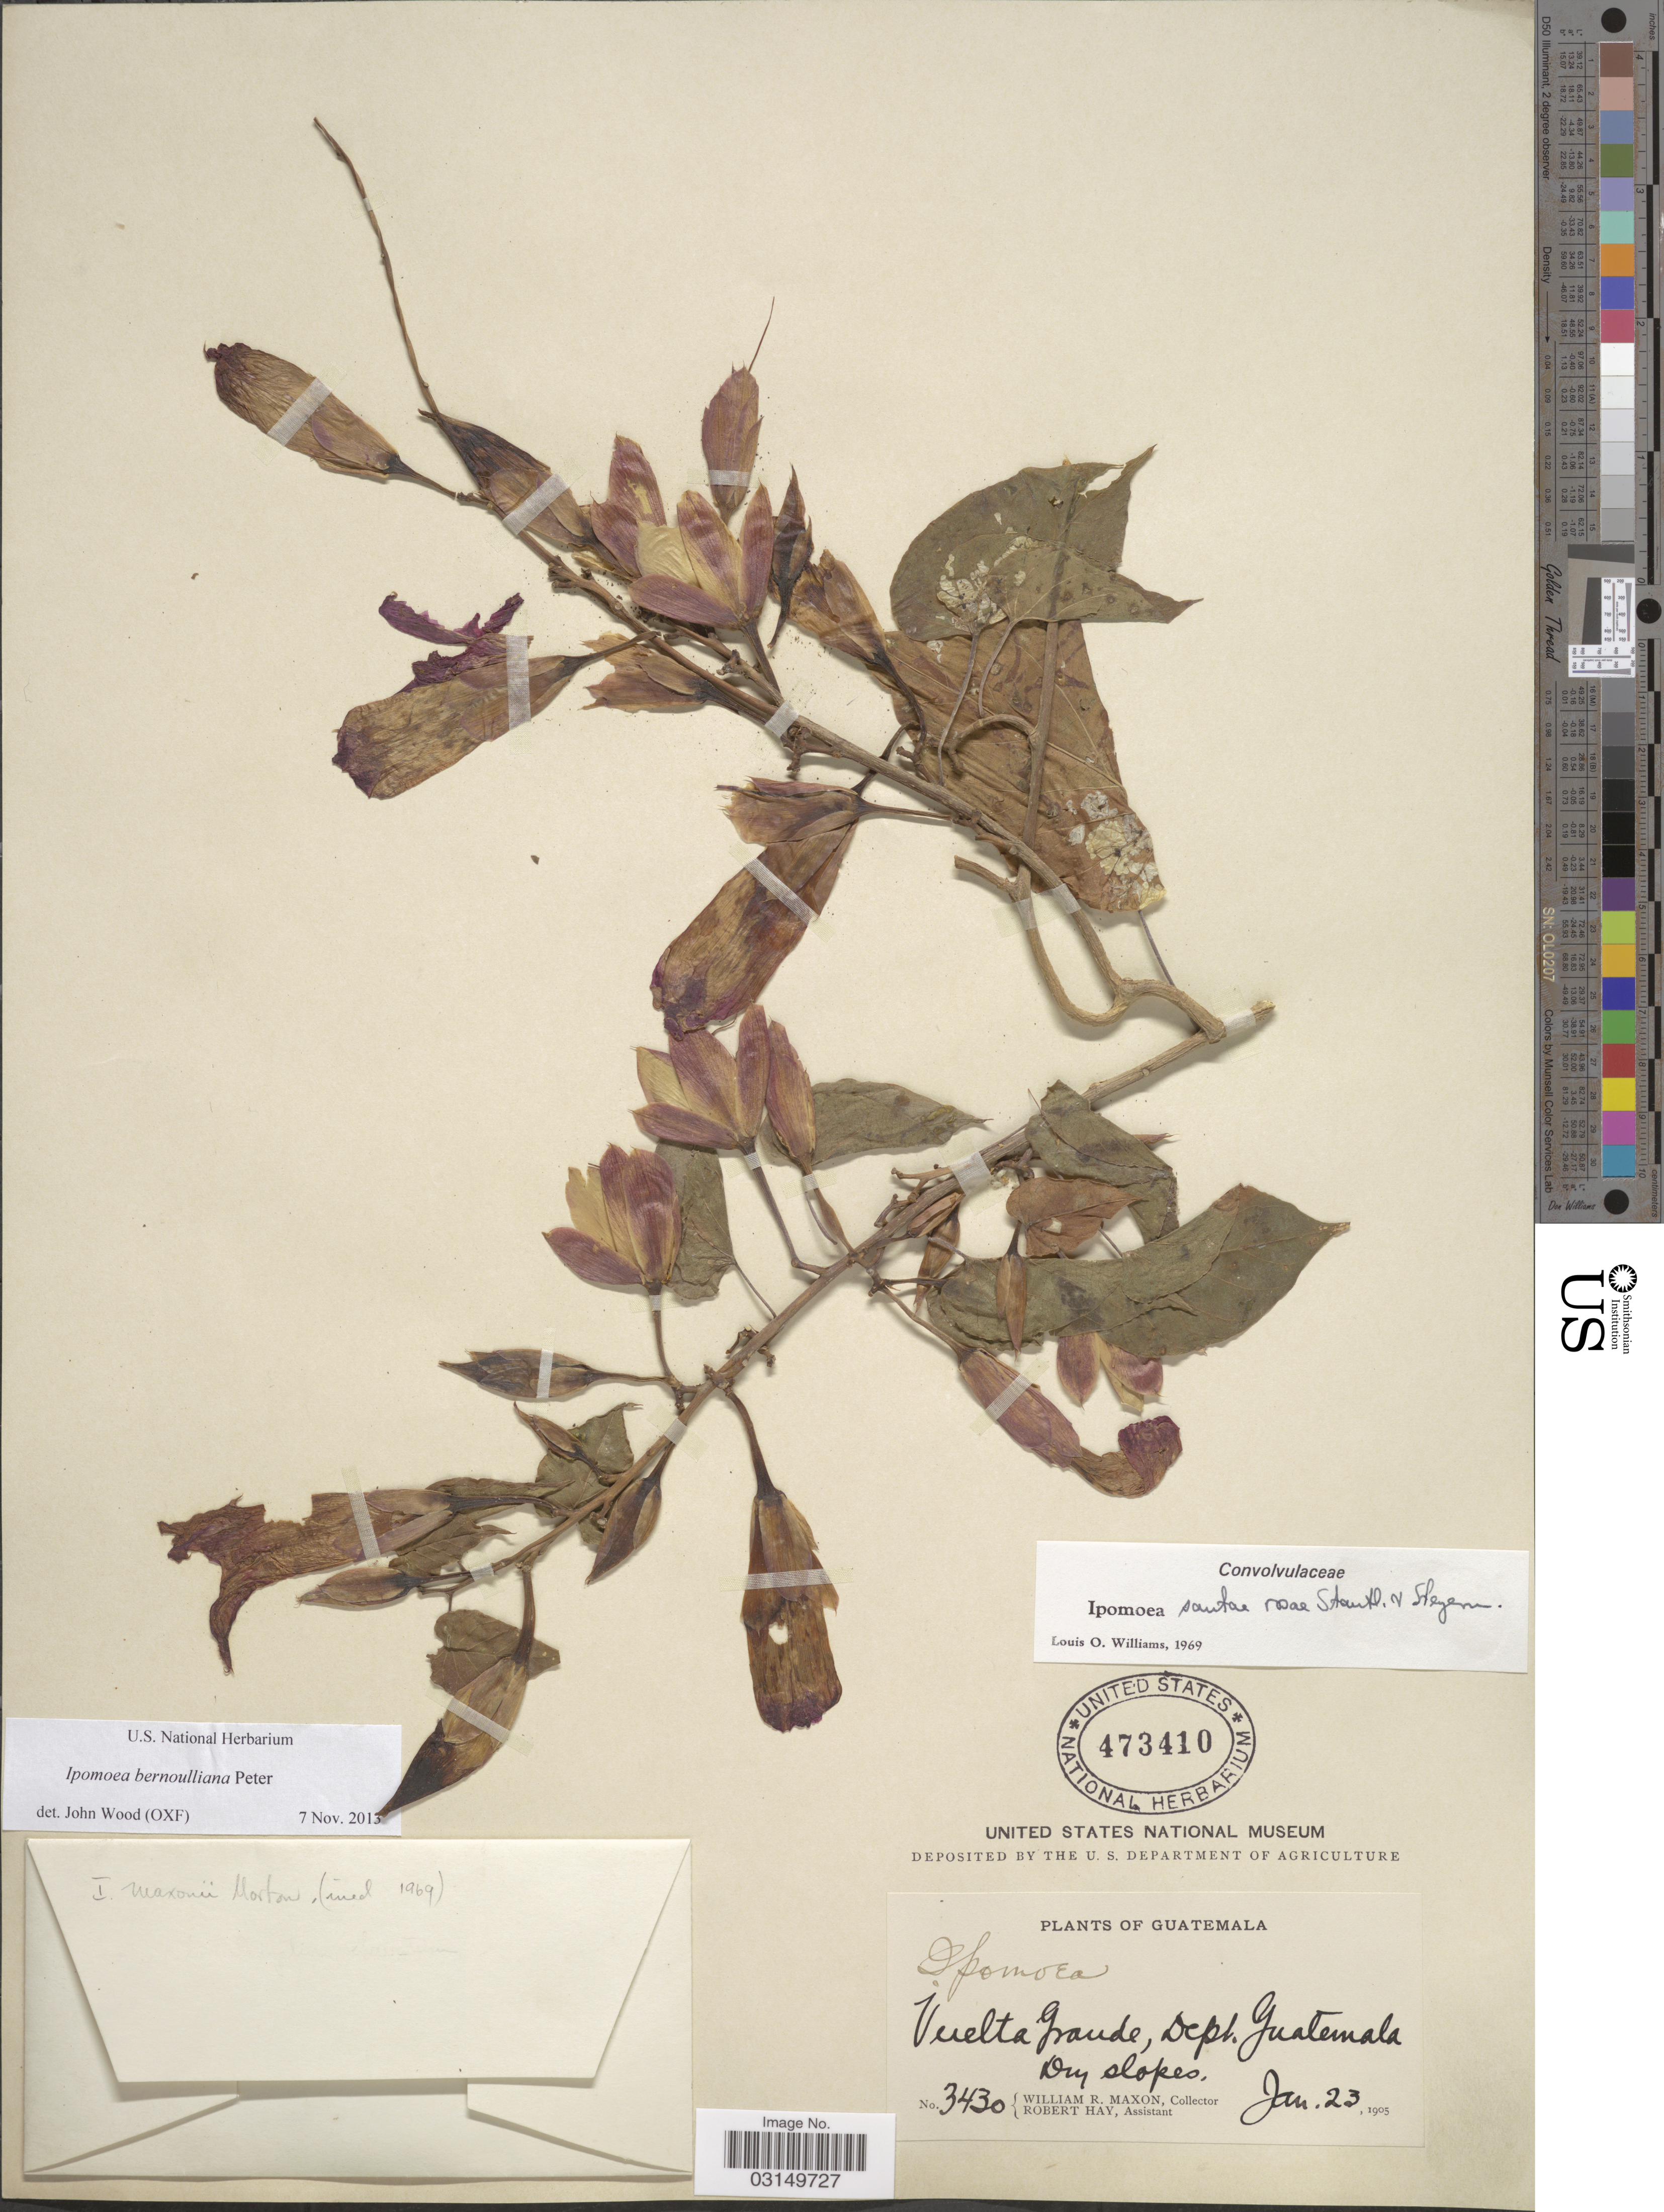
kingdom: Plantae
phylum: Tracheophyta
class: Magnoliopsida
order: Solanales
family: Convolvulaceae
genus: Ipomoea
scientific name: Ipomoea bernoulliana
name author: Peter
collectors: W. R. Maxon & R. Hay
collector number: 3430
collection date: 1905-01-23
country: Guatemala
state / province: Guatemala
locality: Vuelta Grande, Dept. Guatemala, Dry slopes.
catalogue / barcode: US 473410